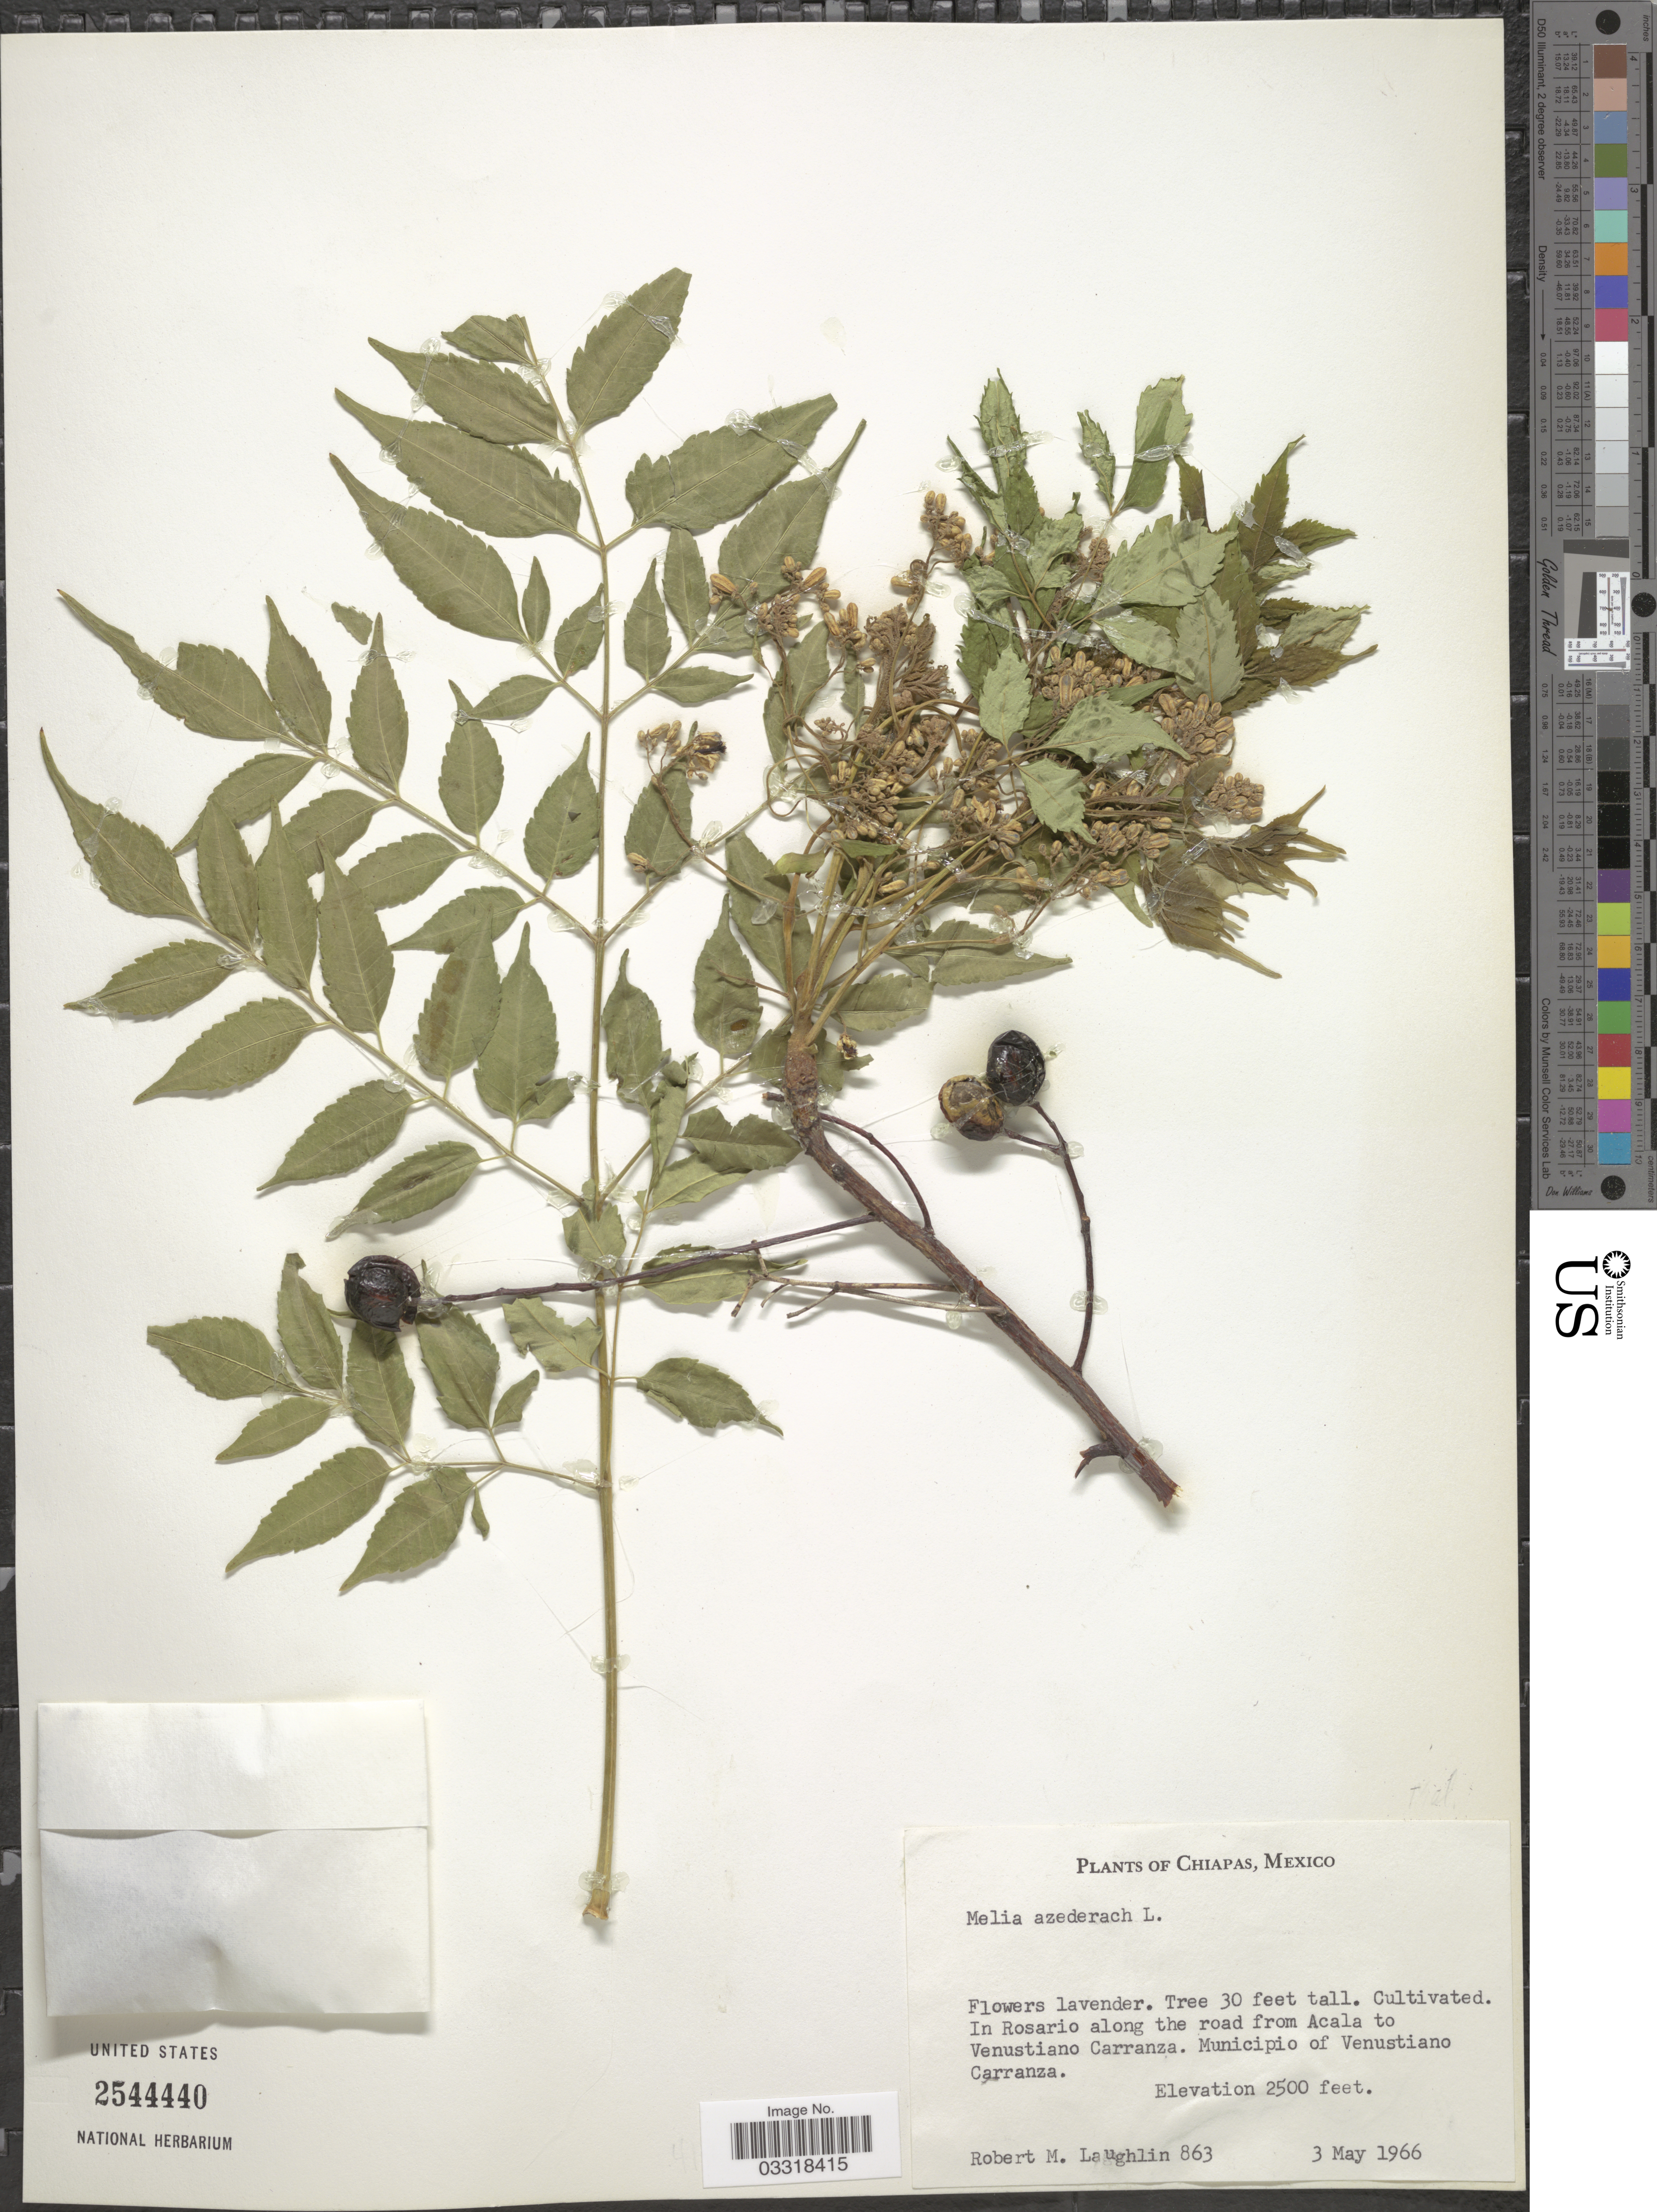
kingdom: Plantae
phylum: Tracheophyta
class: Magnoliopsida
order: Sapindales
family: Meliaceae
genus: Melia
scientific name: Melia azedarach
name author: L.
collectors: R. M. Laughlin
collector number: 863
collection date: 1966-05-03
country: Mexico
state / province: Chiapas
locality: In Rosario along the road from Acala to Venustiano Carranza. Municipio of Venustiano Carranza.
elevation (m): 762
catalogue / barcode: US 2544440